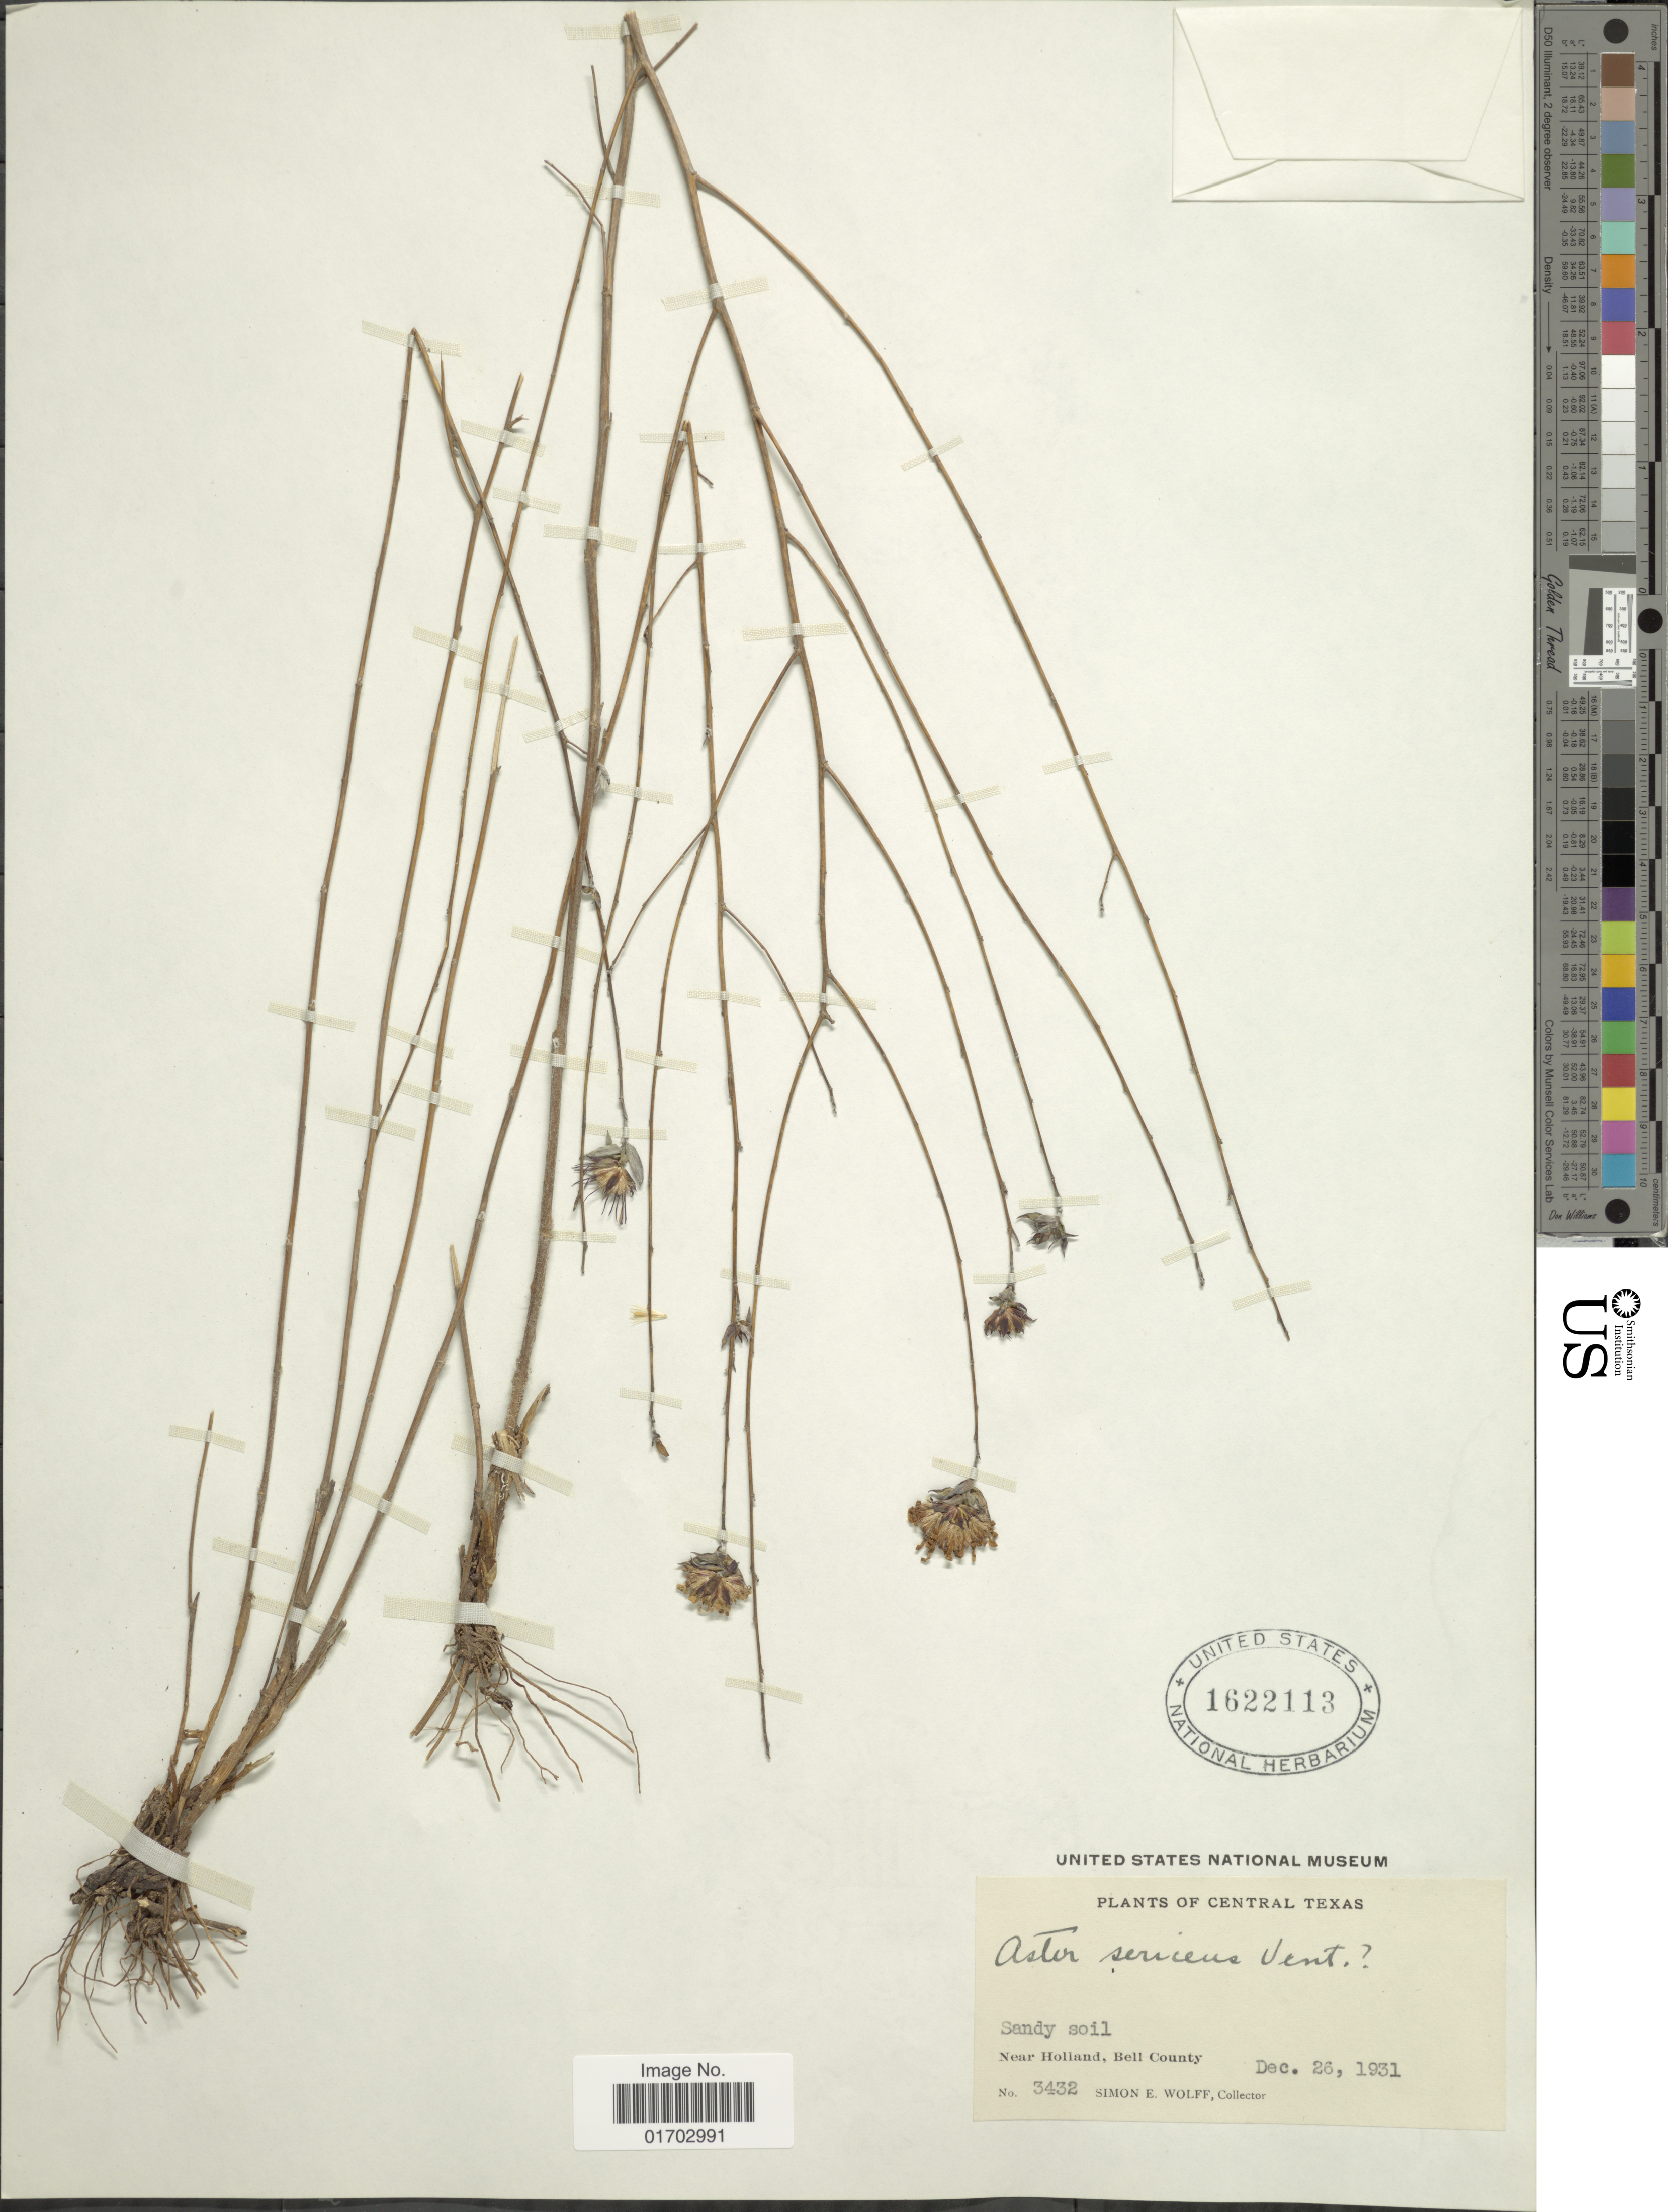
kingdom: Plantae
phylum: Tracheophyta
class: Magnoliopsida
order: Asterales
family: Asteraceae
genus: Symphyotrichum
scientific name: Symphyotrichum sericeum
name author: (Vent.) G.L. Nesom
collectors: S. E. Wolff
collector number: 3432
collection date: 1931-12-26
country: United States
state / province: Texas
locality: Central Texas, near Holiand, Bell County.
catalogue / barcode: US 1622113